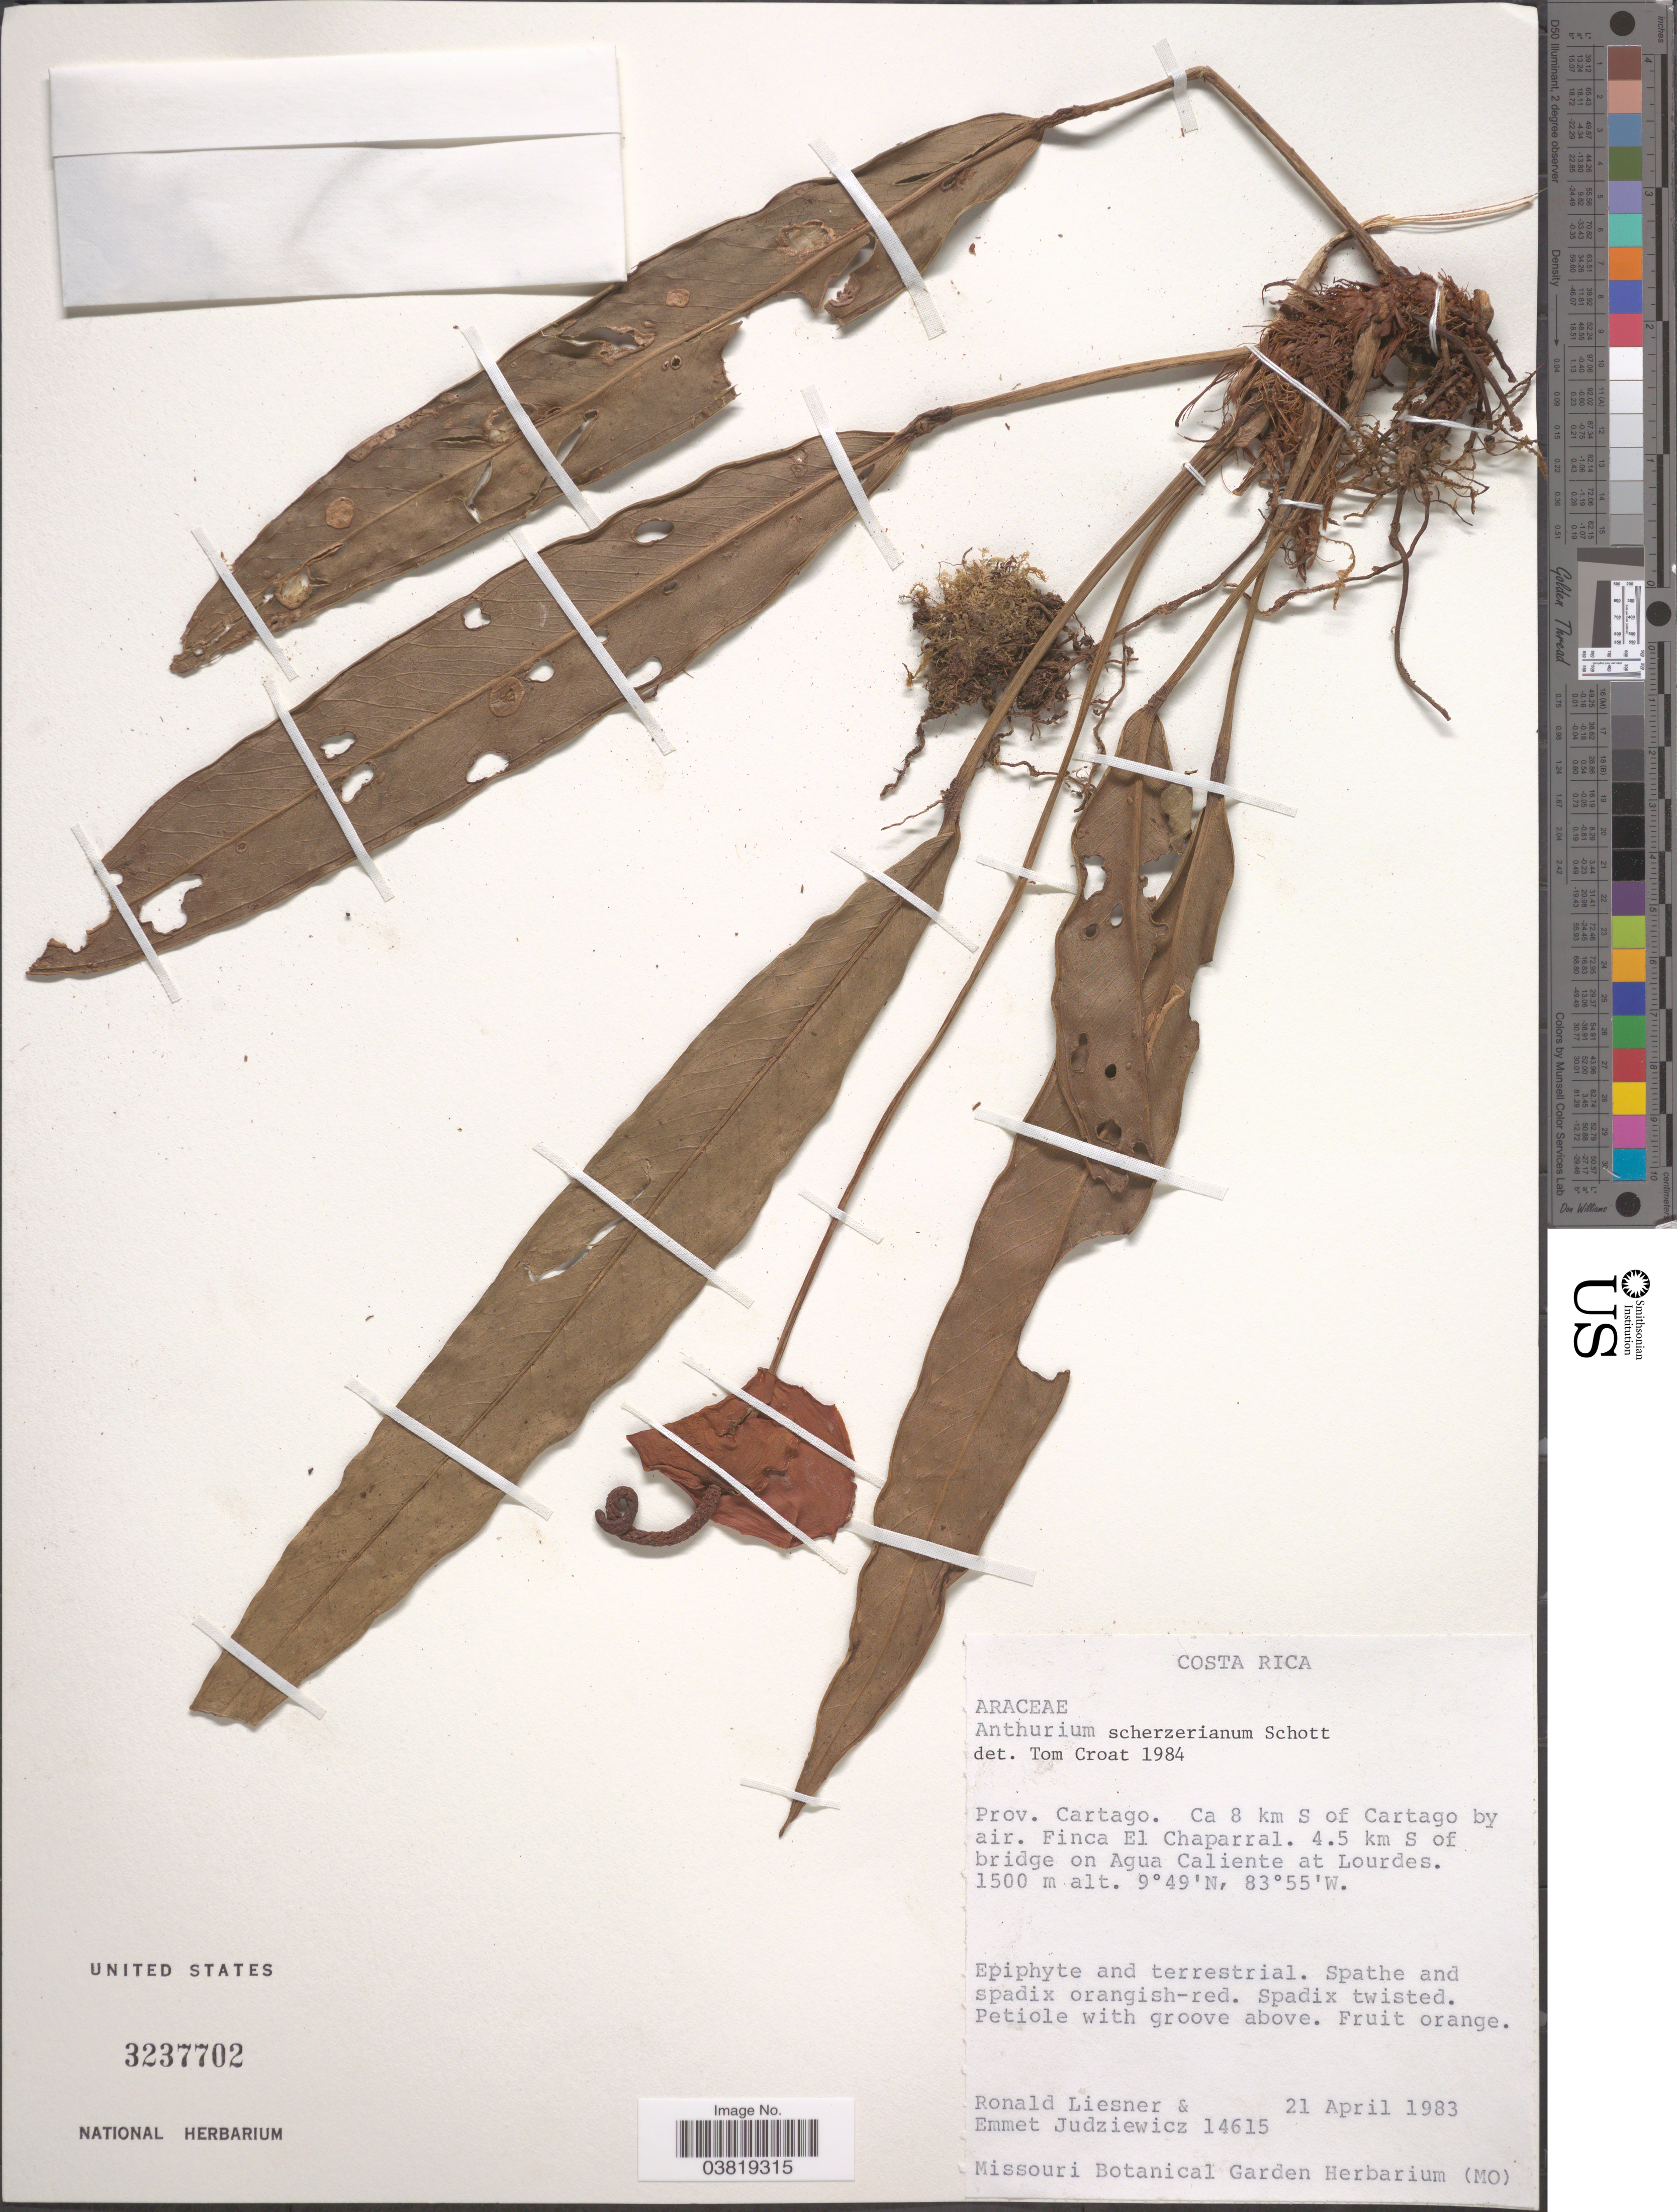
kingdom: Plantae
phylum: Tracheophyta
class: Liliopsida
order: Alismatales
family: Araceae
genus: Anthurium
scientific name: Anthurium scherzerianum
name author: Schott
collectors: R. L. Liesner & E. Judziewicz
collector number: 14615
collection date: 1983-04-21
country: Costa Rica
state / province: Cartago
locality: Ca 8 km S of Cartago by air. Finca El Chaparral. 4.5 km S of bridge on Agua Caliente at Lourdes.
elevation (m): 1500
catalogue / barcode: US 3237702